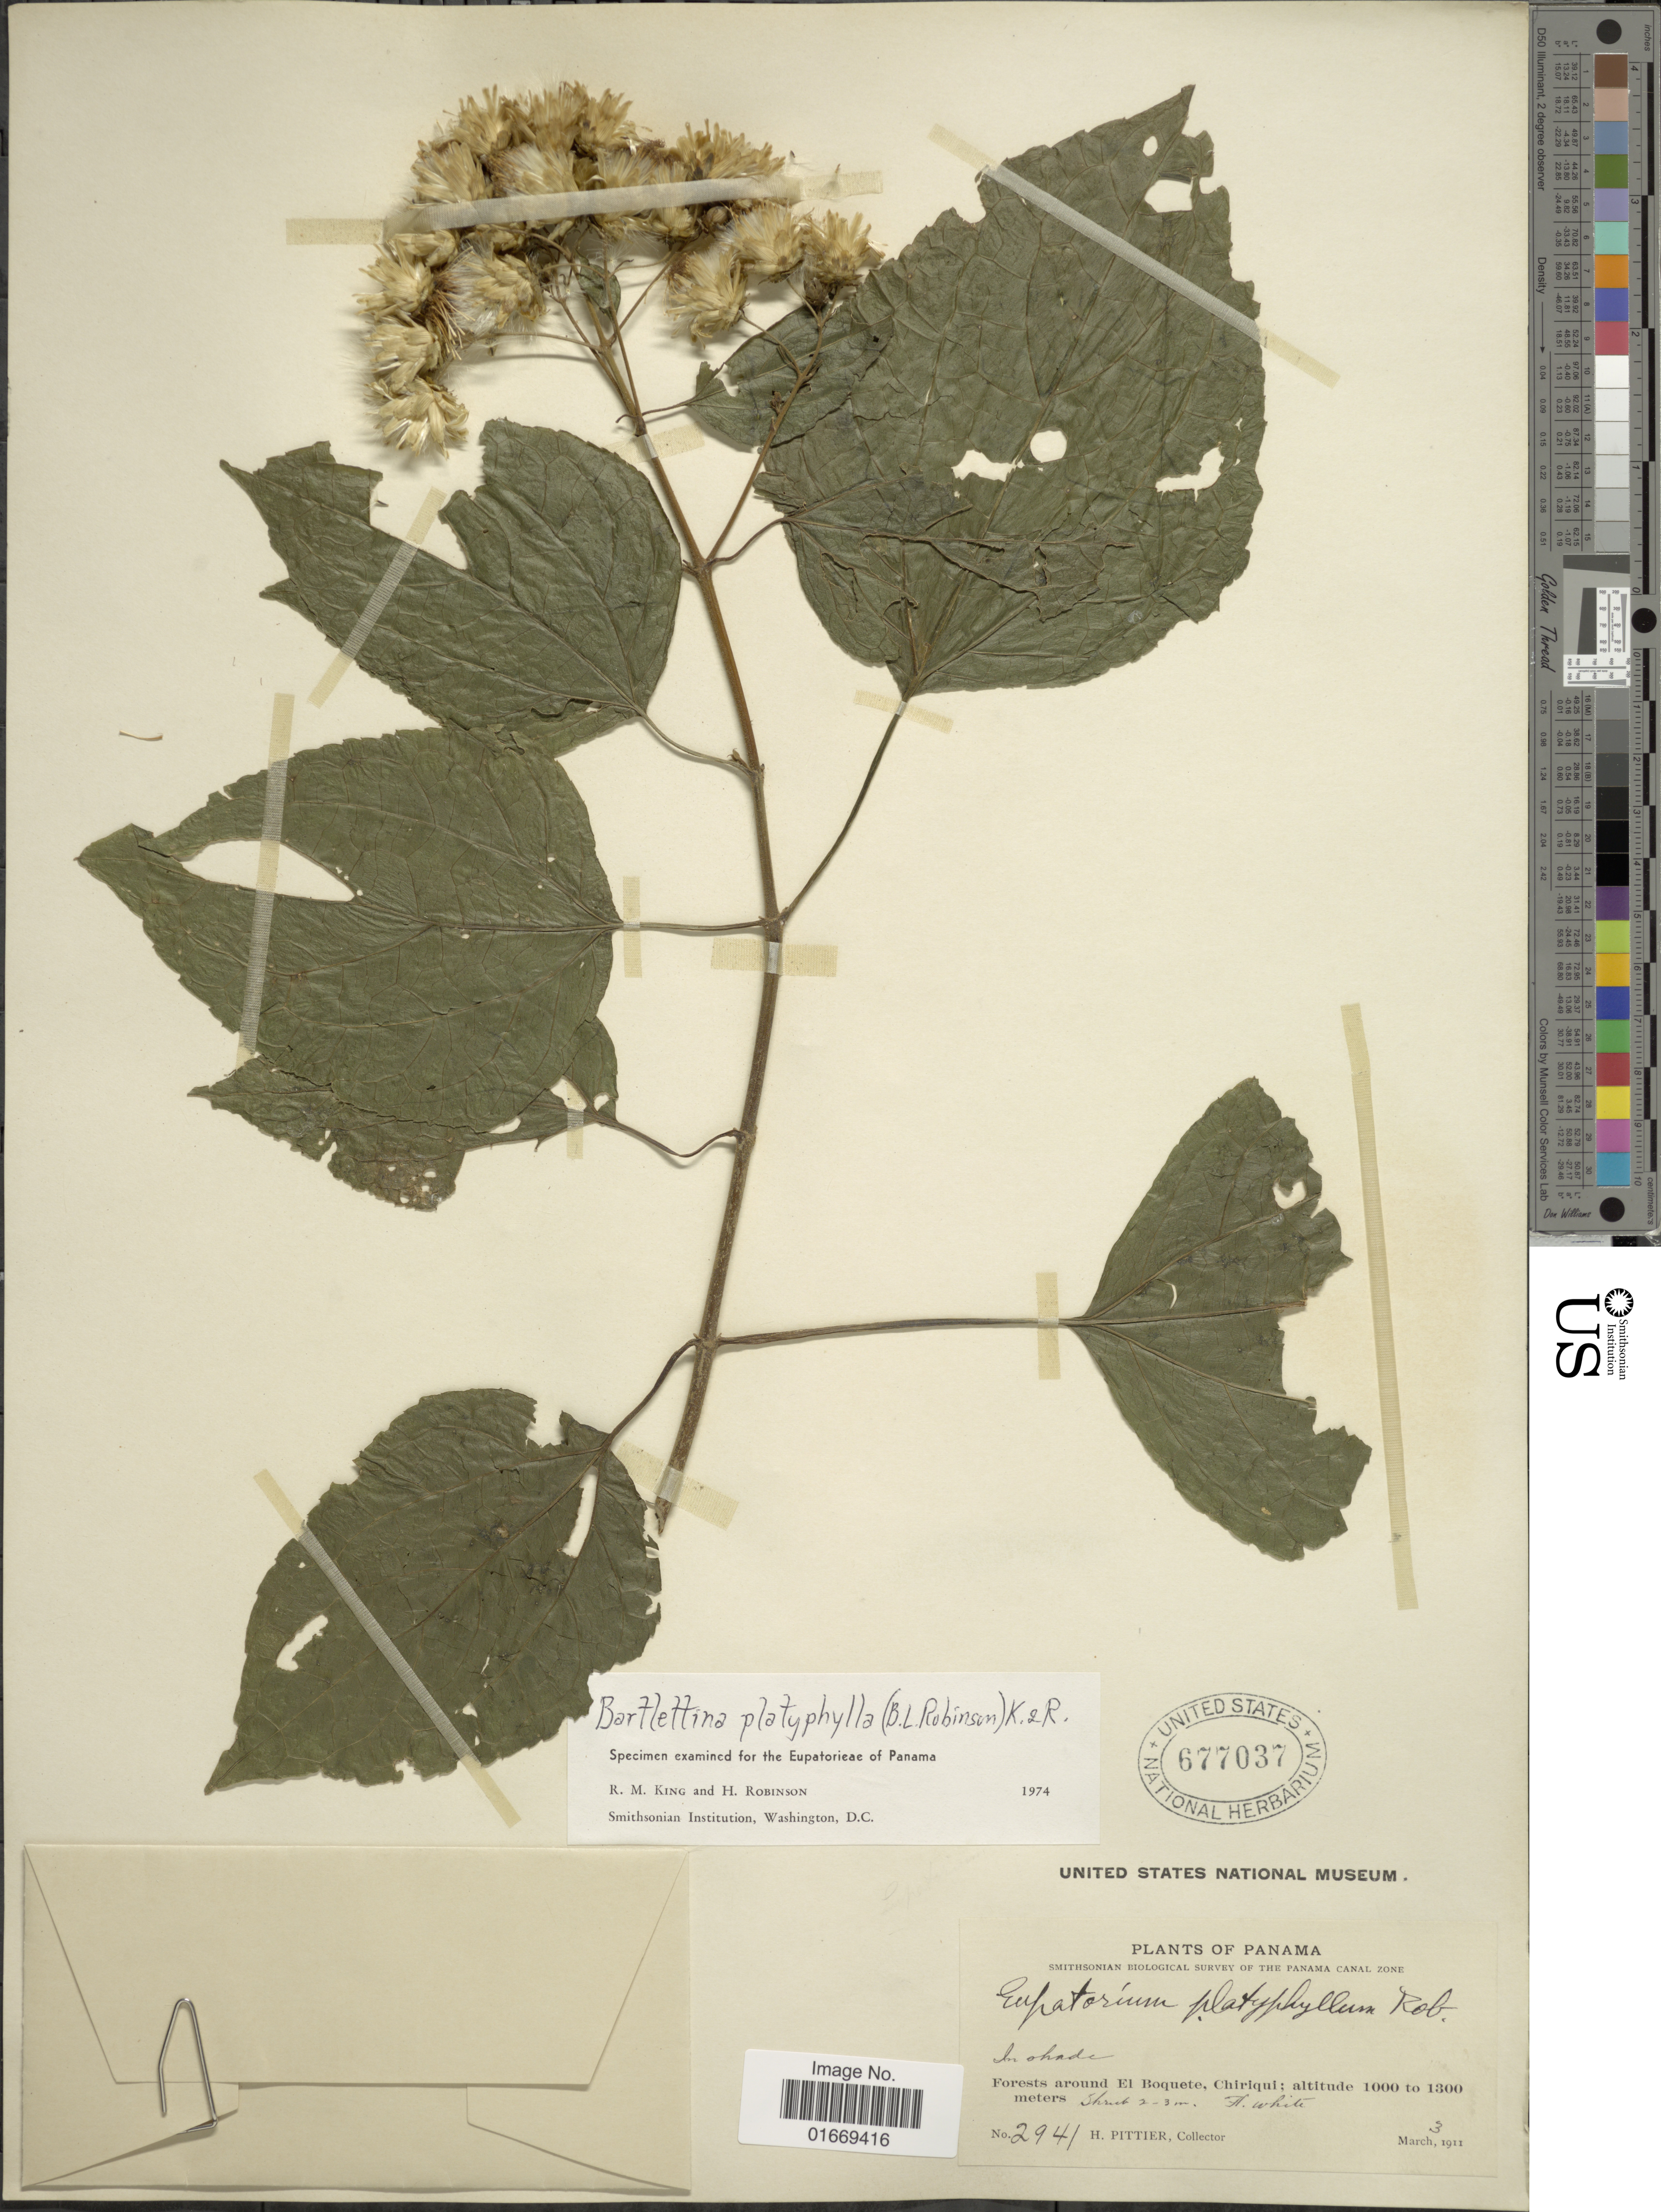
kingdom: Plantae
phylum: Tracheophyta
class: Magnoliopsida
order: Asterales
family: Asteraceae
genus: Bartlettina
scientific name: Bartlettina platyphylla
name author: (B.L. Rob.) R.M. King & H. Rob.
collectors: H. F. Pittier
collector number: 2941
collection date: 1911-03-03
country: Panama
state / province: Chiriqui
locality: Forest around El Boquete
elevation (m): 1000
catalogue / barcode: US 677037